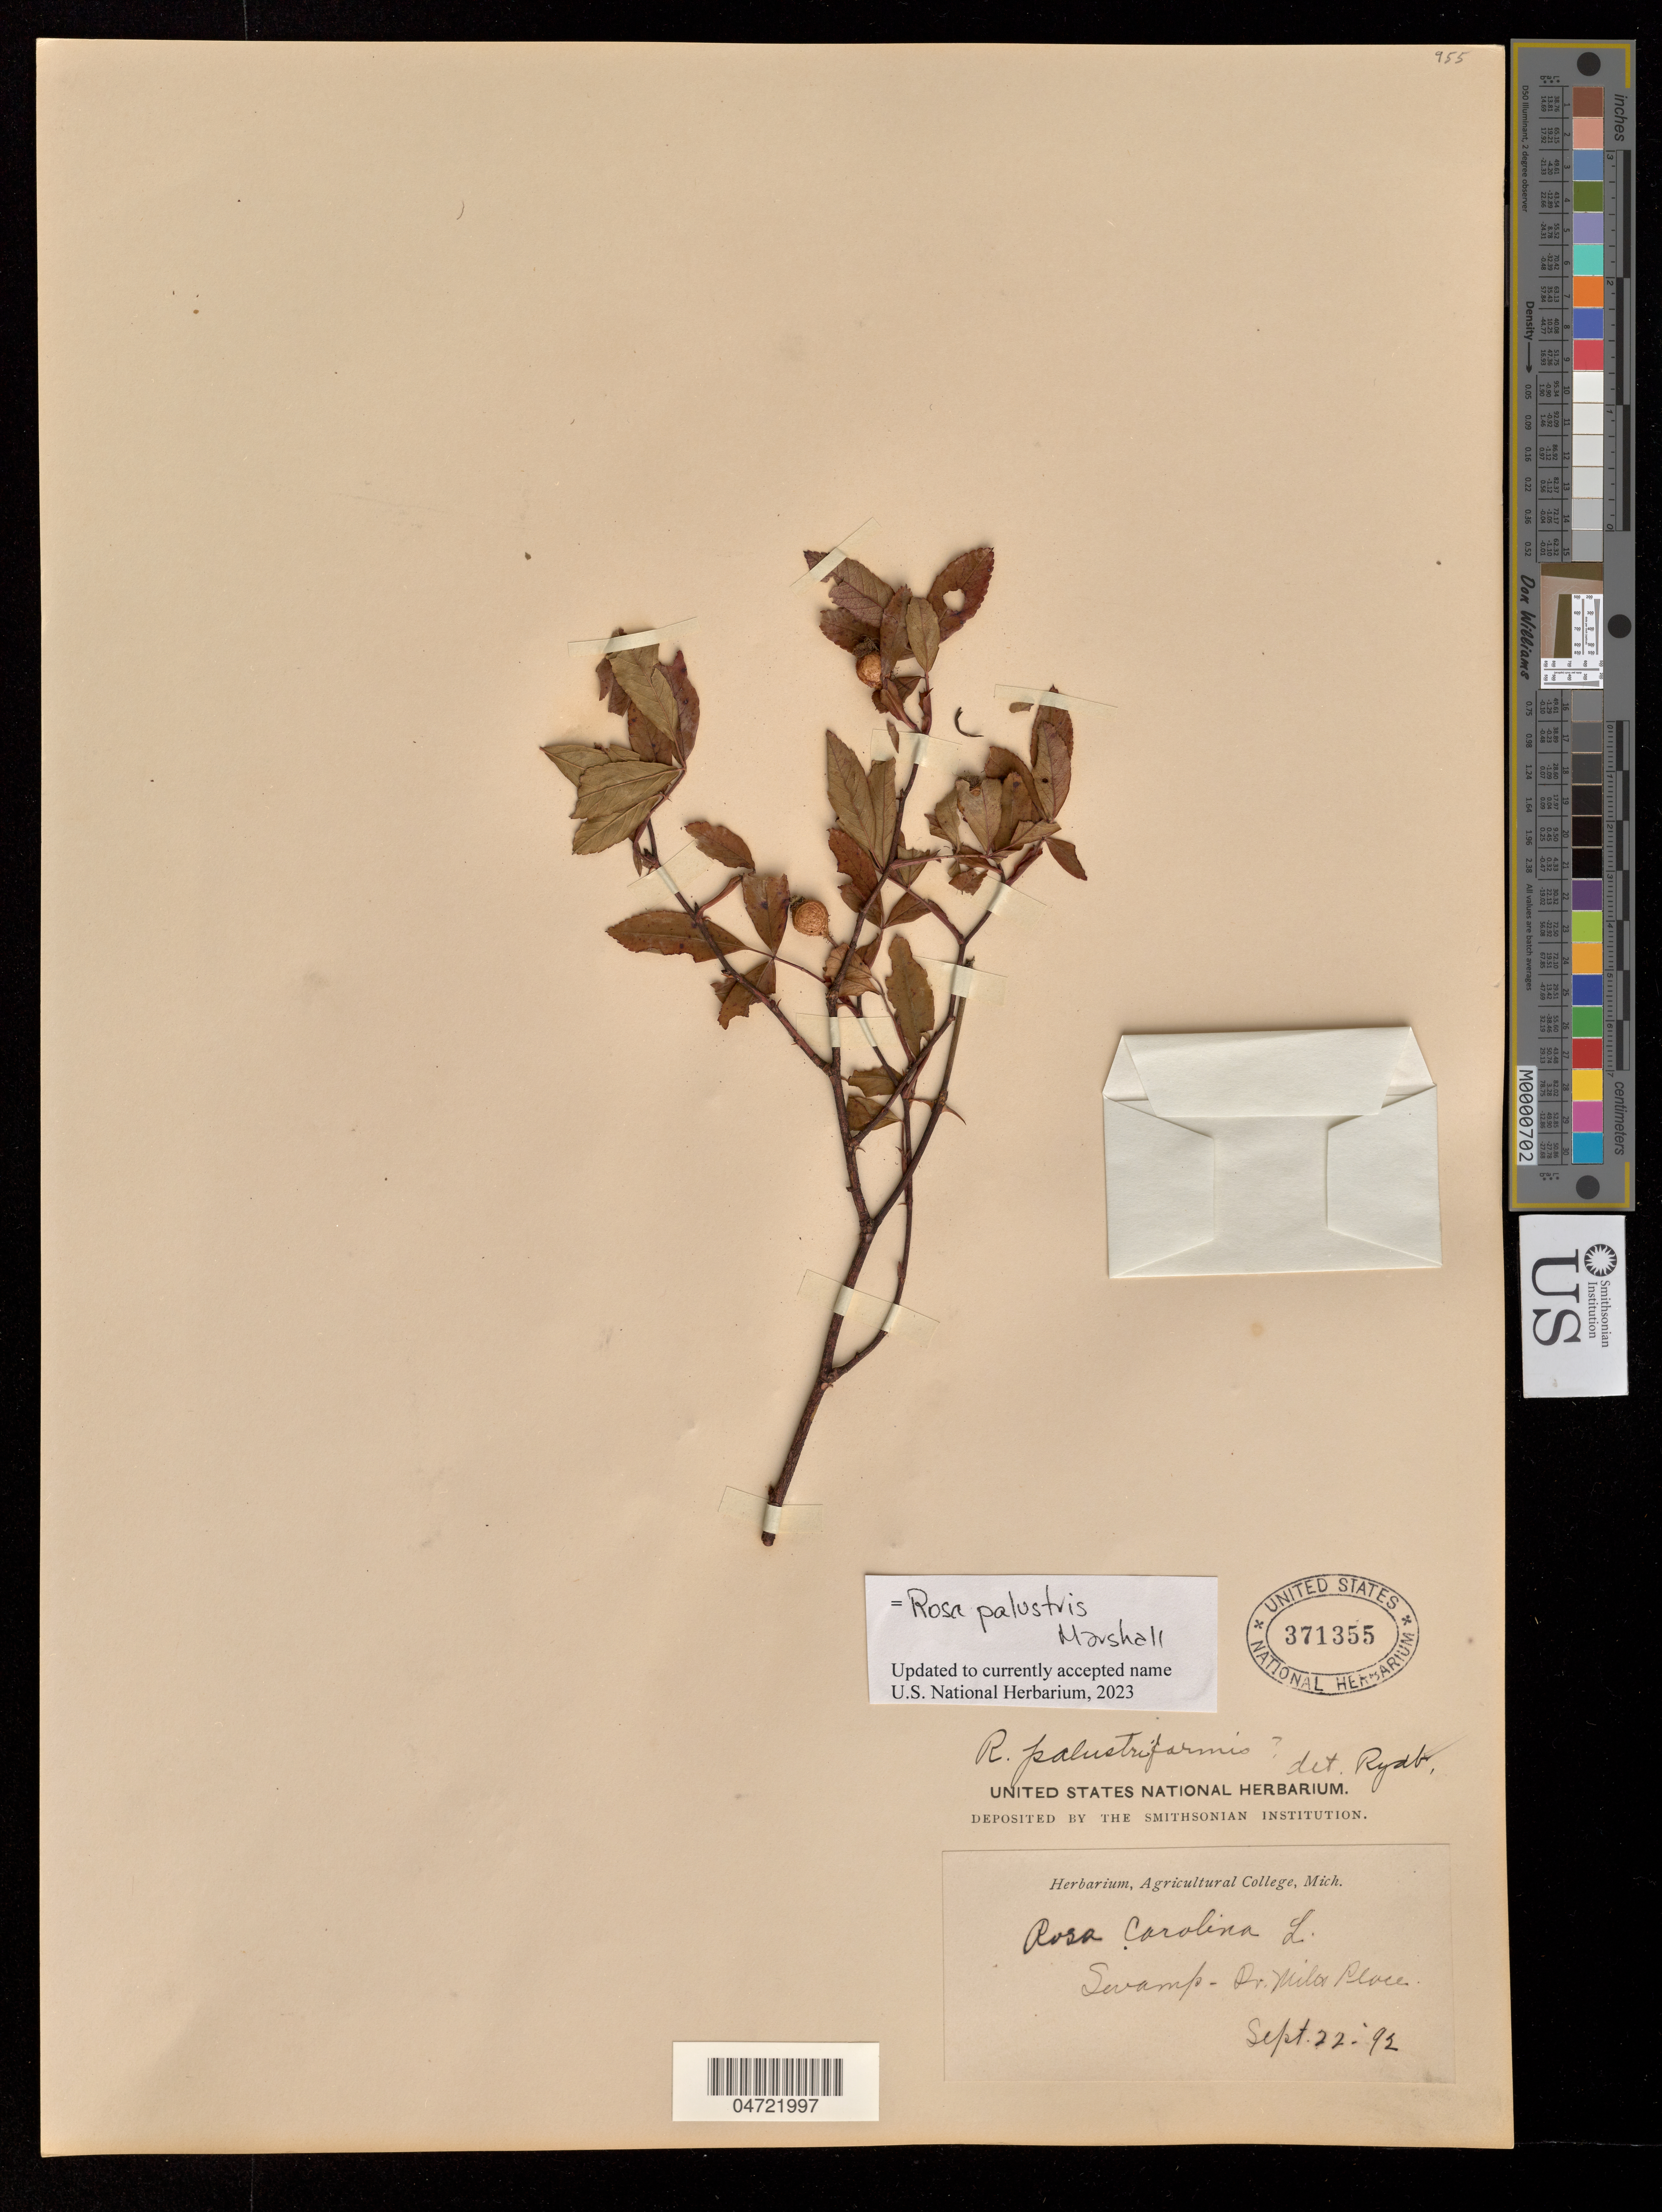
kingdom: Plantae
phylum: Tracheophyta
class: Magnoliopsida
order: Rosales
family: Rosaceae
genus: Rosa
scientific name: Rosa palustris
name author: Marshall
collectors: Ex herb. Agricultural College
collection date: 1892-09-22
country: United States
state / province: Michigan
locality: Swamp - Dr. Miles Place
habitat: Swamp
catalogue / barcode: US 371355